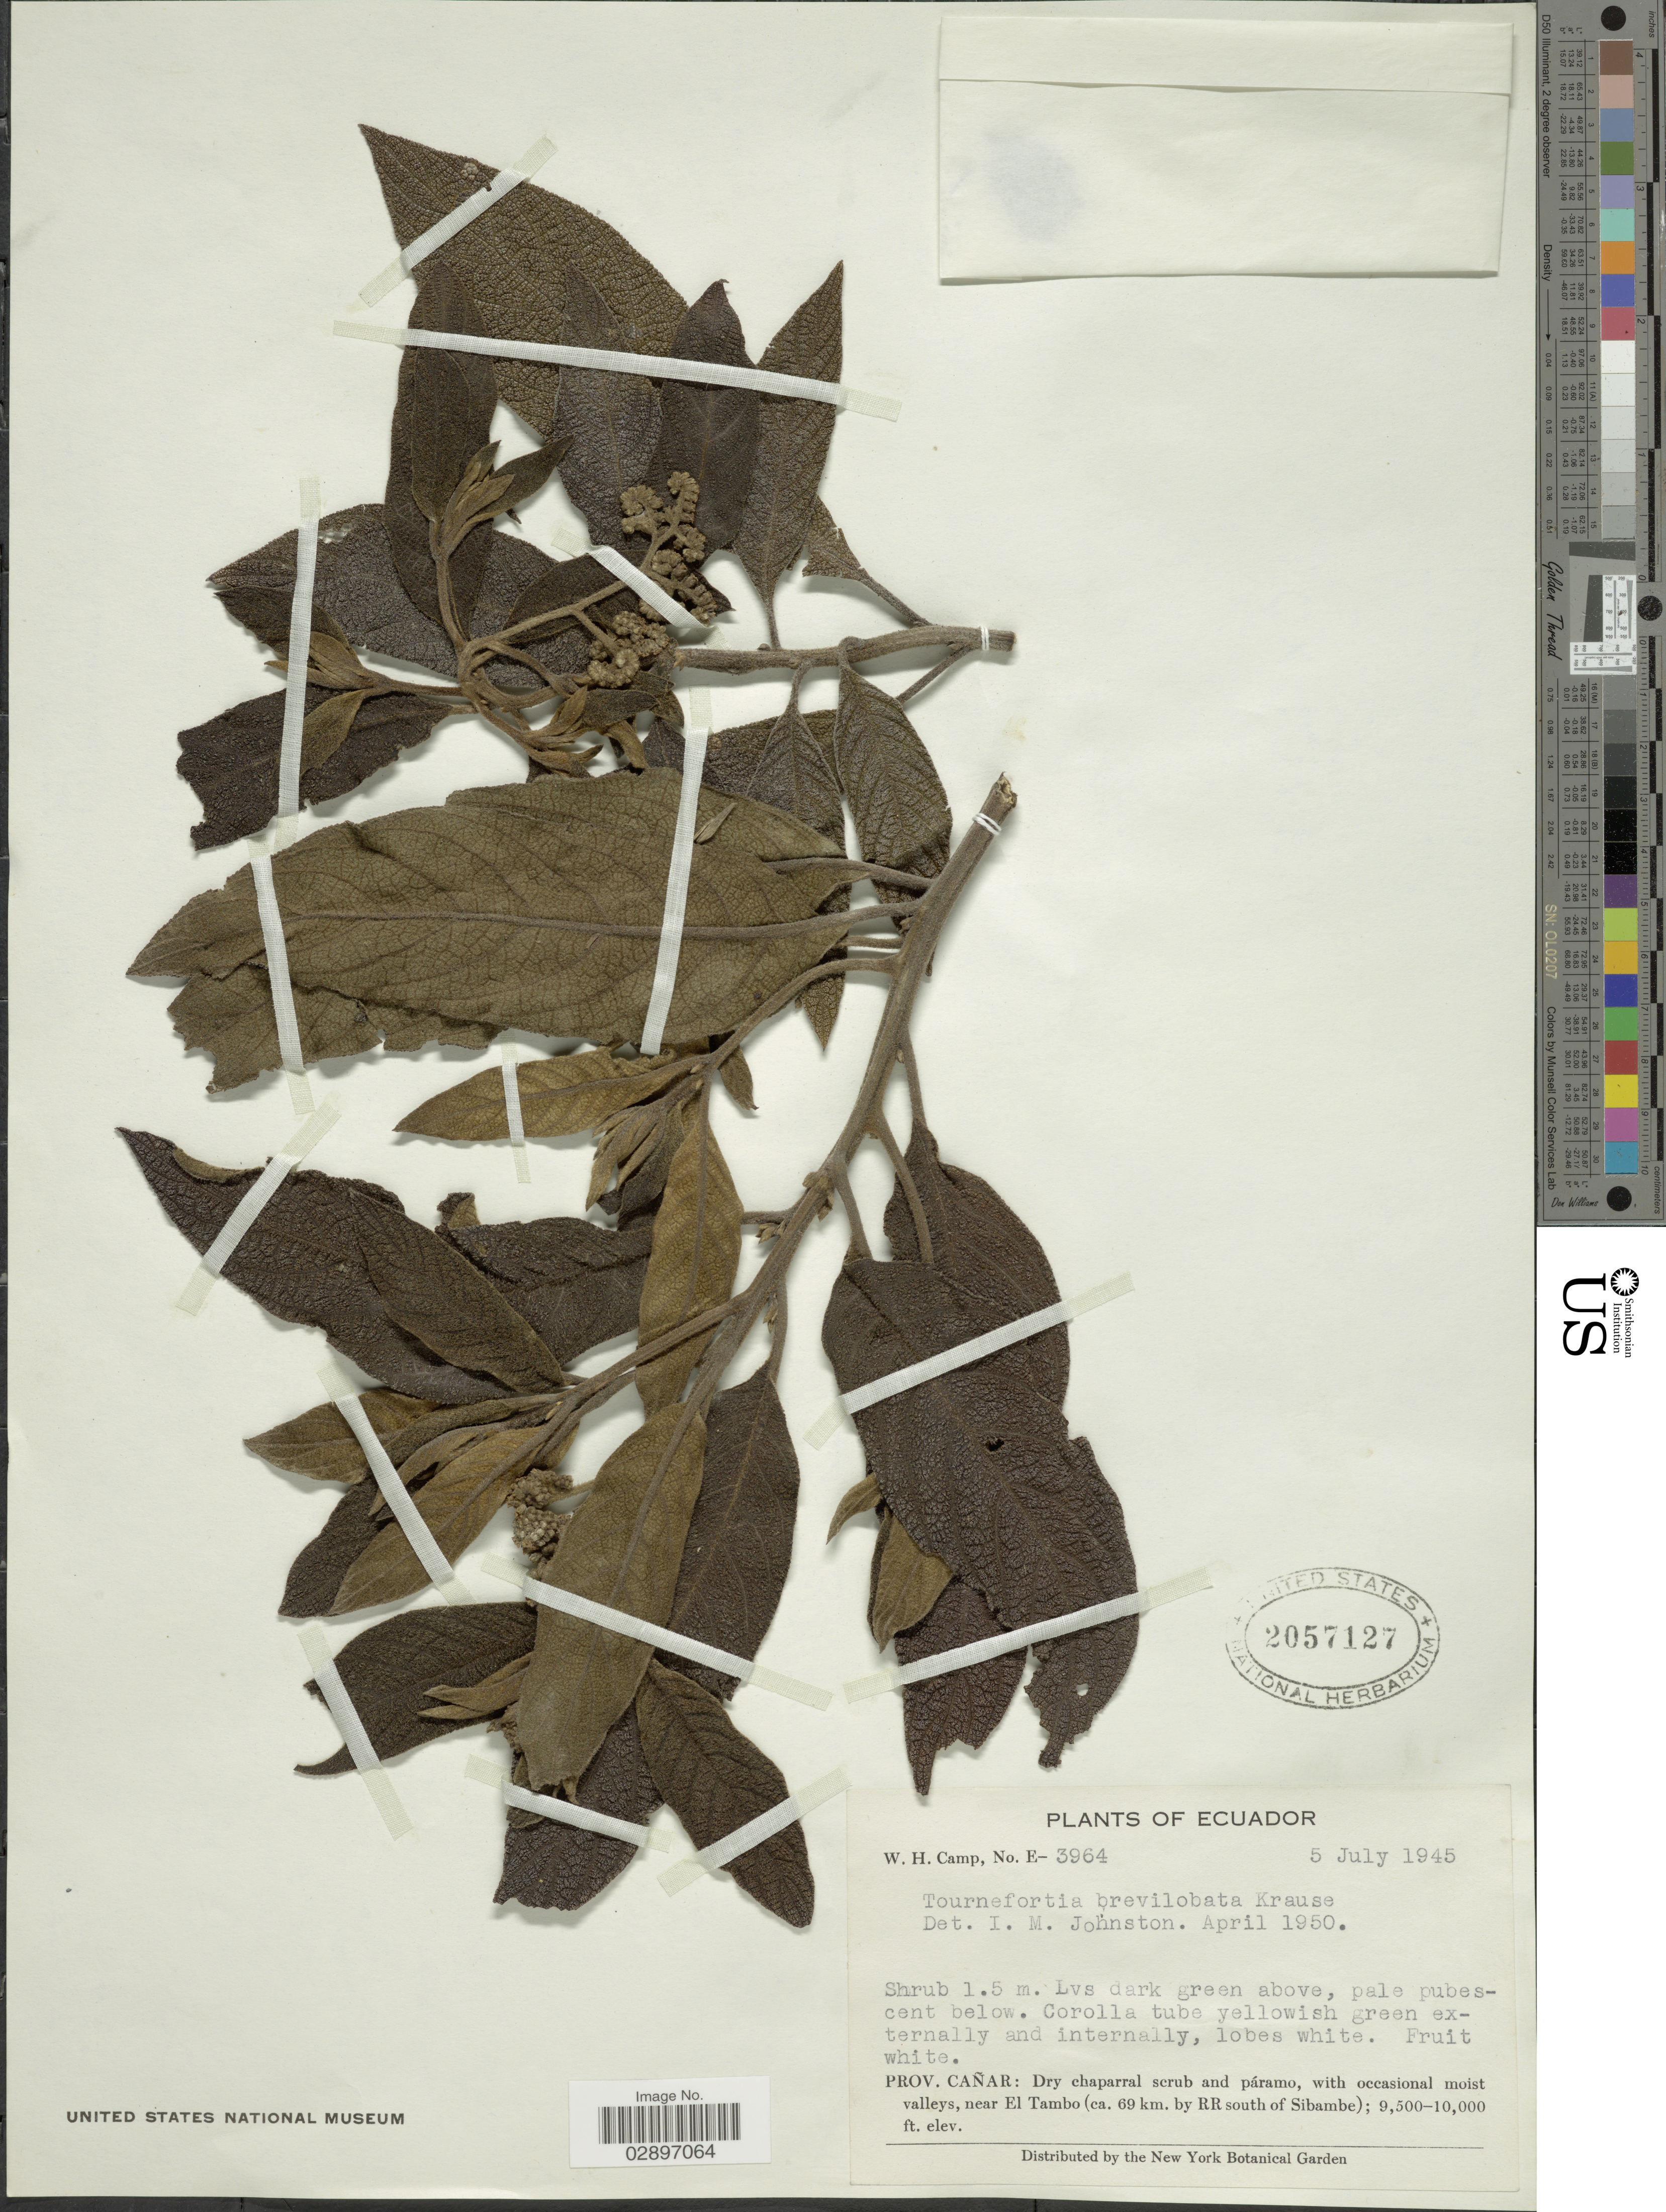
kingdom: Plantae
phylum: Tracheophyta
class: Magnoliopsida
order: Boraginales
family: Heliotropiaceae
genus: Tournefortia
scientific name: Tournefortia brevilobata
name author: K. Krause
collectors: W. H. Camp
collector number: E-3964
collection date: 1945-07-05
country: Ecuador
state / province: Cañar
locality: Dry chaparral scrub and páramo, with occasional moist valleys, near El Tambo (ca. 69 km. by RR south of Sibambe).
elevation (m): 2896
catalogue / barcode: US 2057127